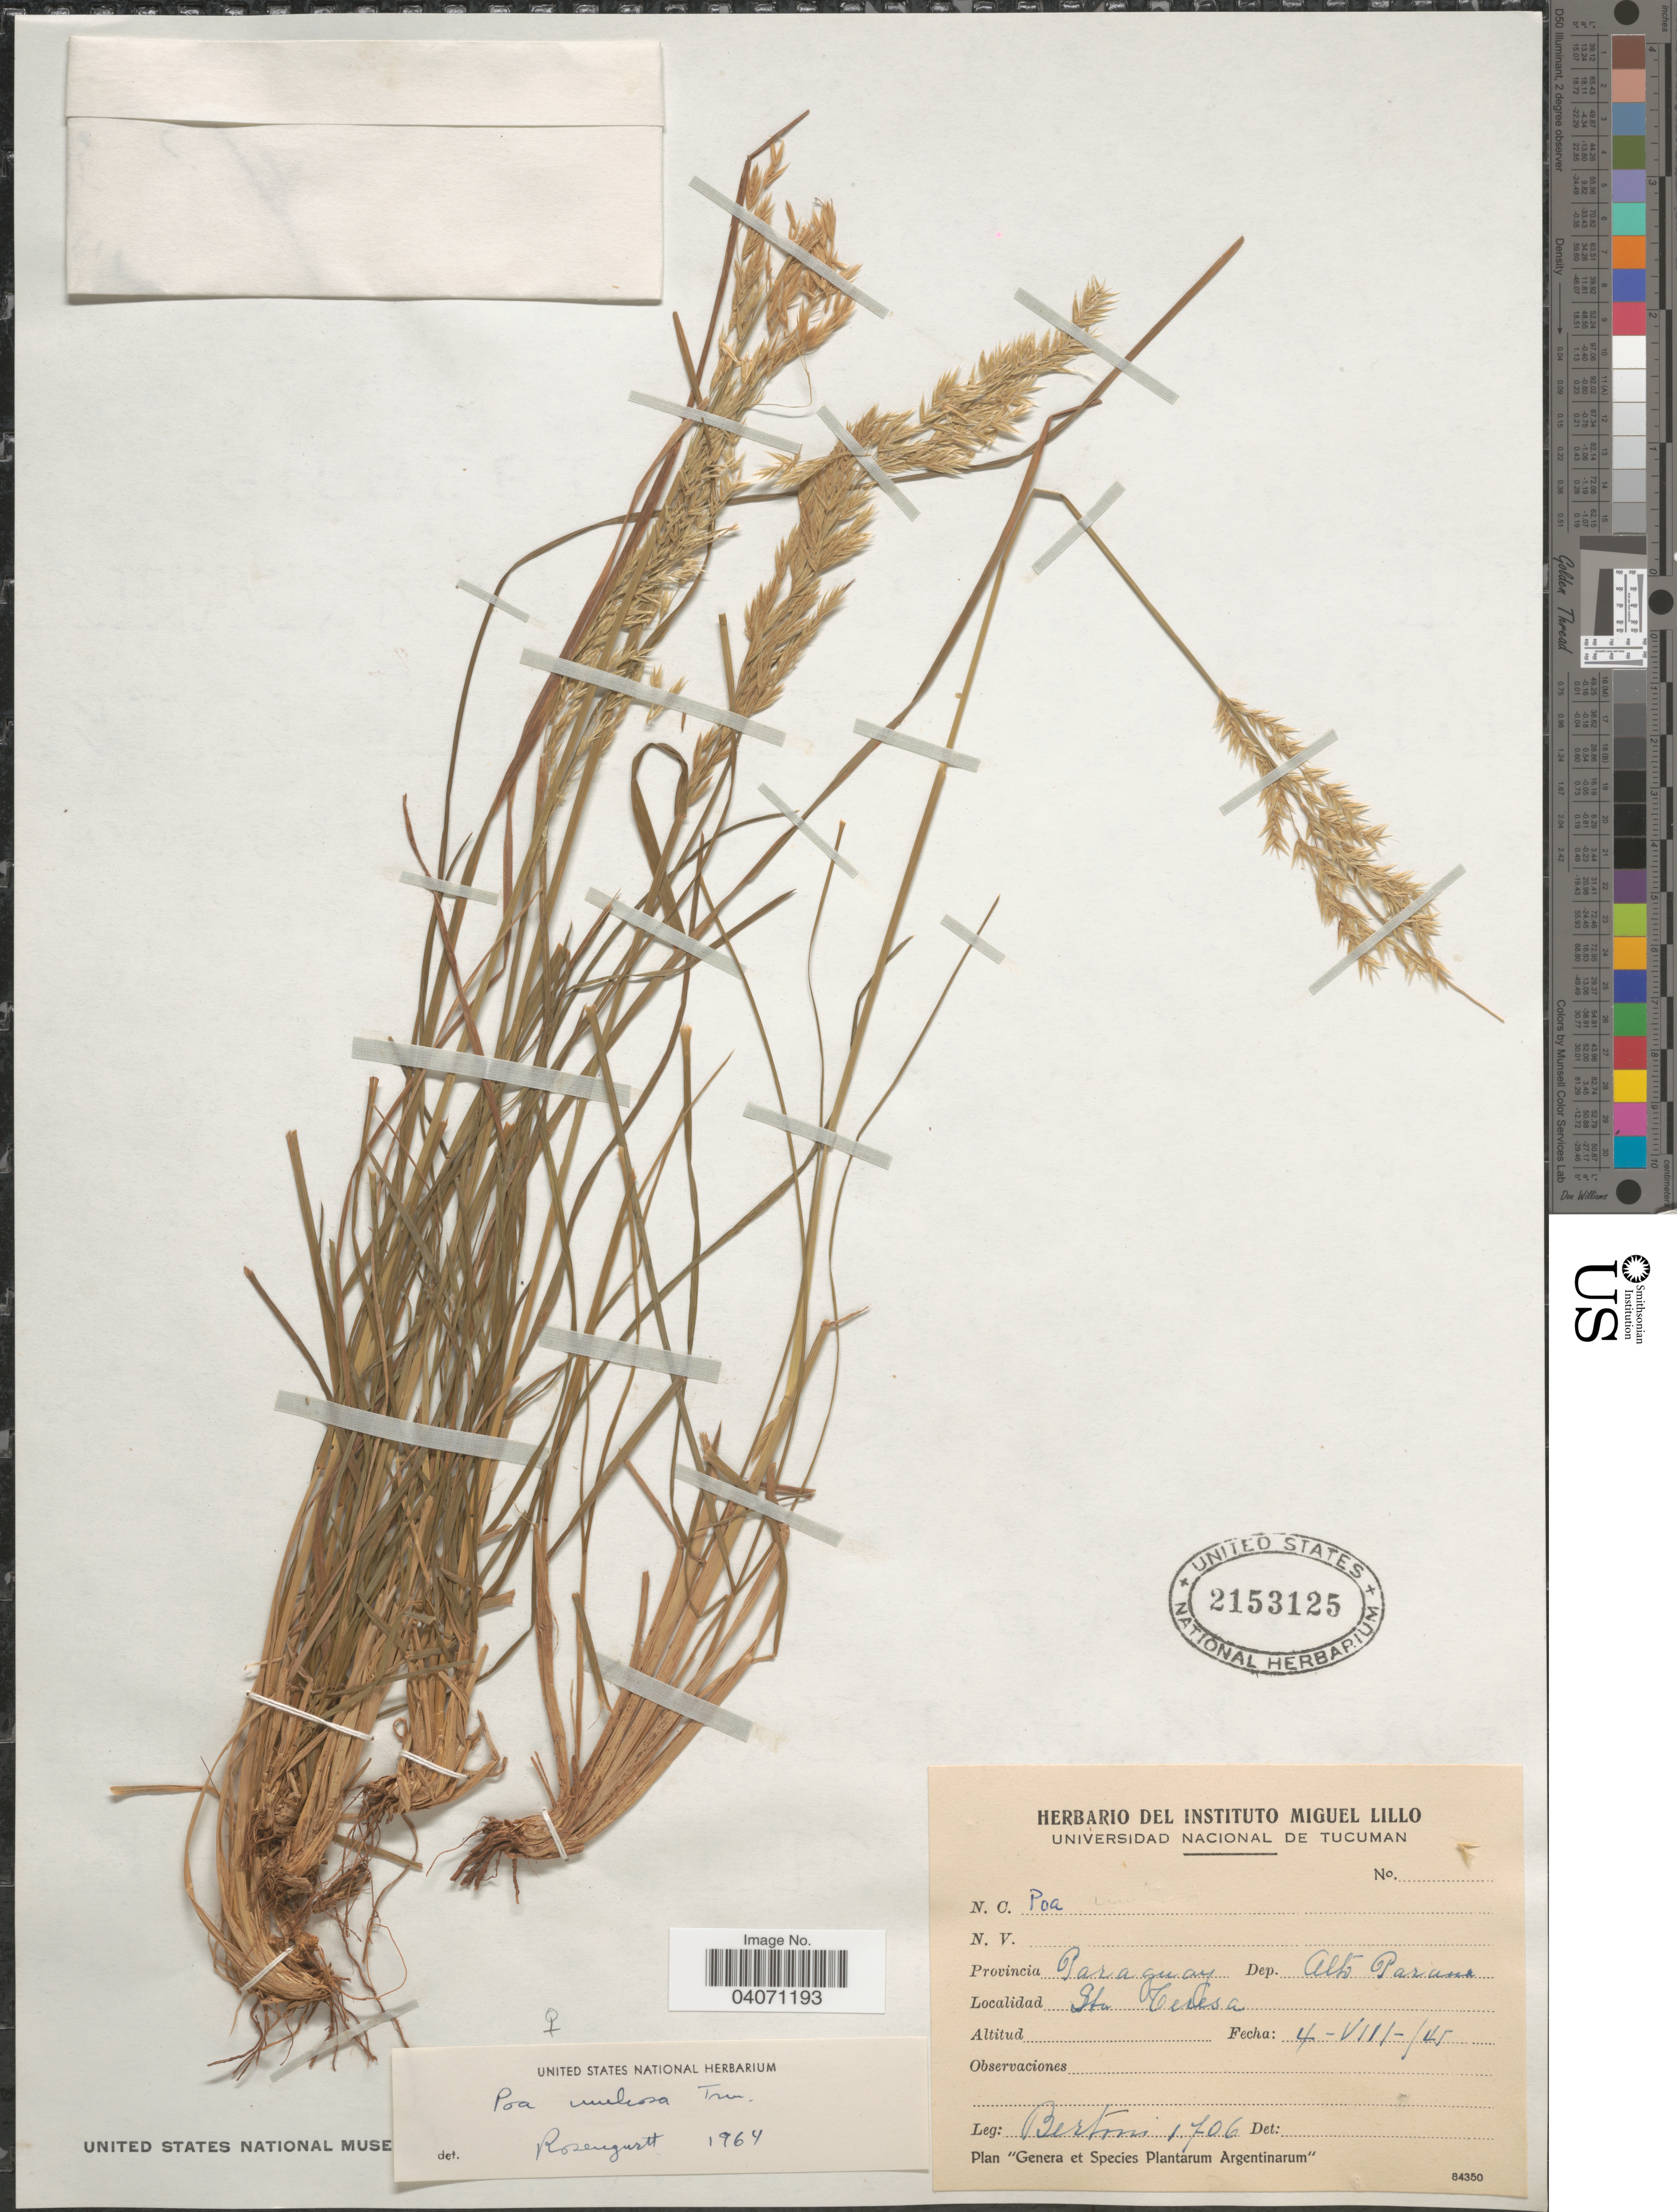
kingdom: Plantae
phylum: Tracheophyta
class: Liliopsida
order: Poales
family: Poaceae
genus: Poa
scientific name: Poa pilcomayensis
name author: Hack.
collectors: -- Bertoni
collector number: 1706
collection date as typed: Transcribed d/m/y: 4/8/45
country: Paraguay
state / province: Alto Parana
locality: Provincia Paraguay. Dep. Alto Parana. Sta Teresa.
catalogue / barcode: US 2153125